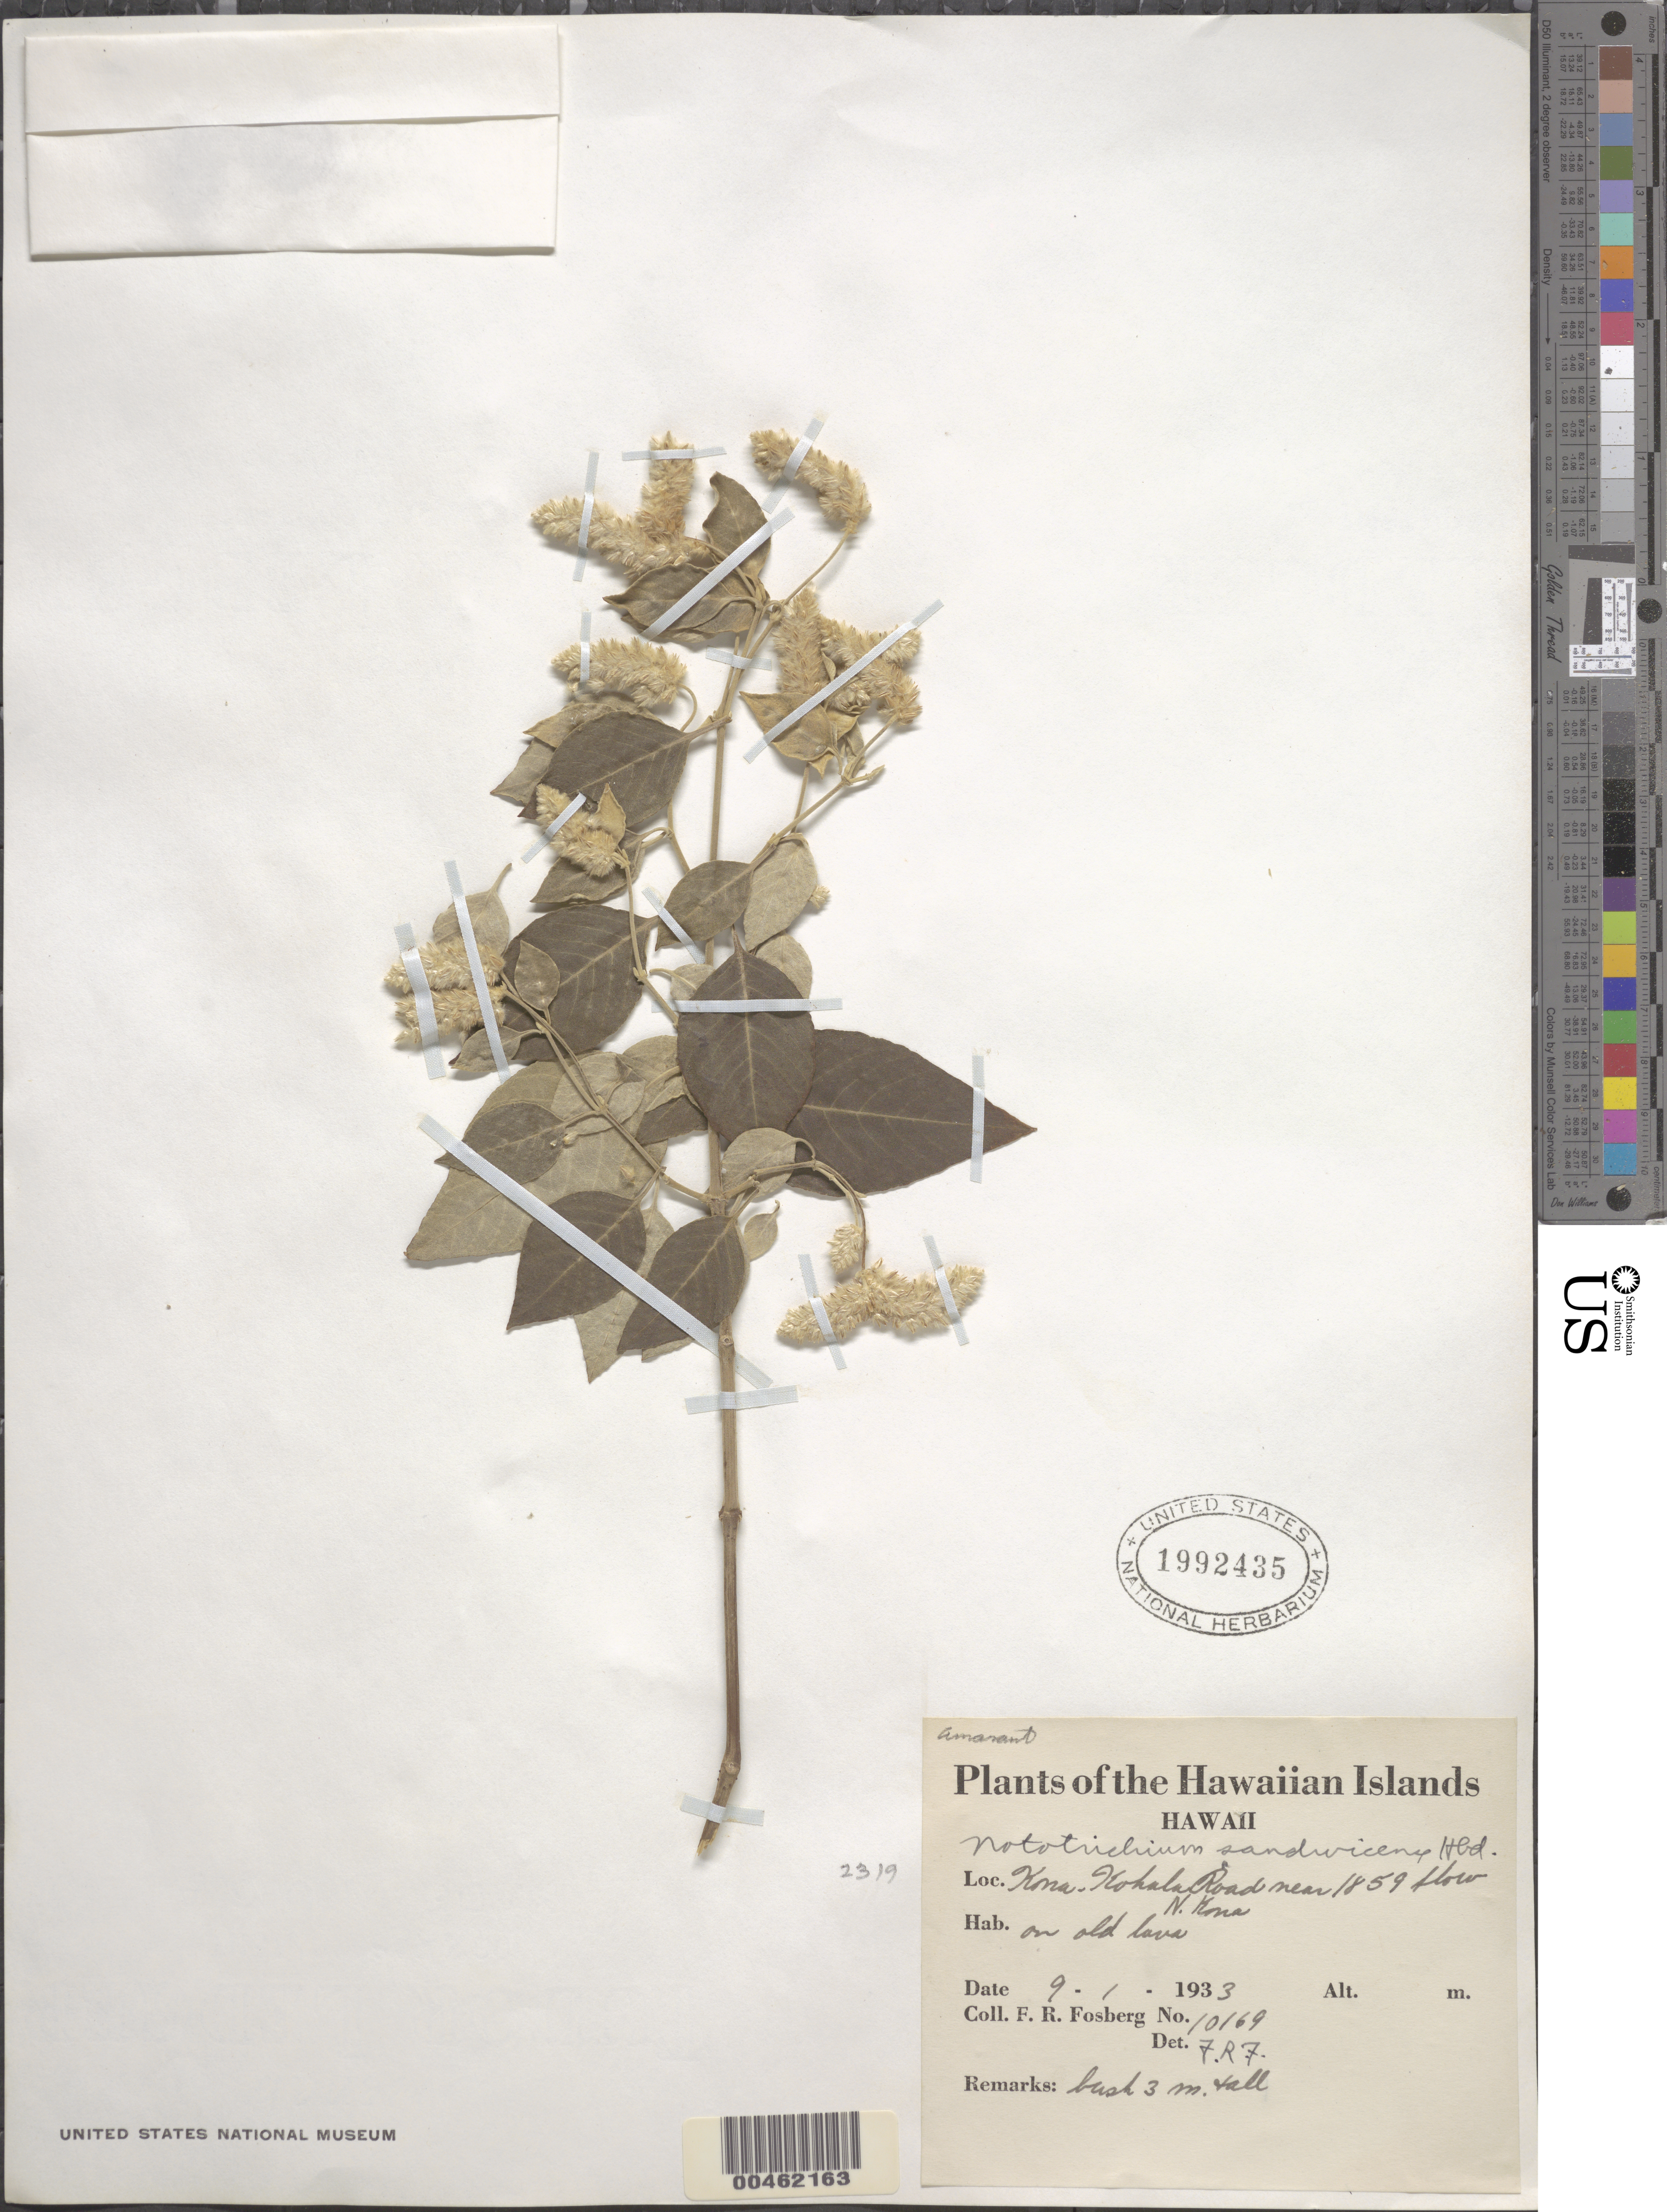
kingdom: Plantae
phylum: Tracheophyta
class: Magnoliopsida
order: Caryophyllales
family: Amaranthaceae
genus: Achyranthes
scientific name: Achyranthes sandwicensis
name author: (A. Gray) Di Vincenzo et al.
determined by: Wagner, W. L., (BOT), Smithsonian Institution - National Museum of Natural History (UNITED STATES)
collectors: F. R. Fosberg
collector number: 10169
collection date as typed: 1 Sep 1933 or 9 Jan 1933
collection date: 1933-01-09 or 1933-09-01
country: United States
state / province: Hawaii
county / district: Hawaii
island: Hawaii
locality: Kona-Kohala Road near 1859 flow, N Kona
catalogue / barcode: US 1992435